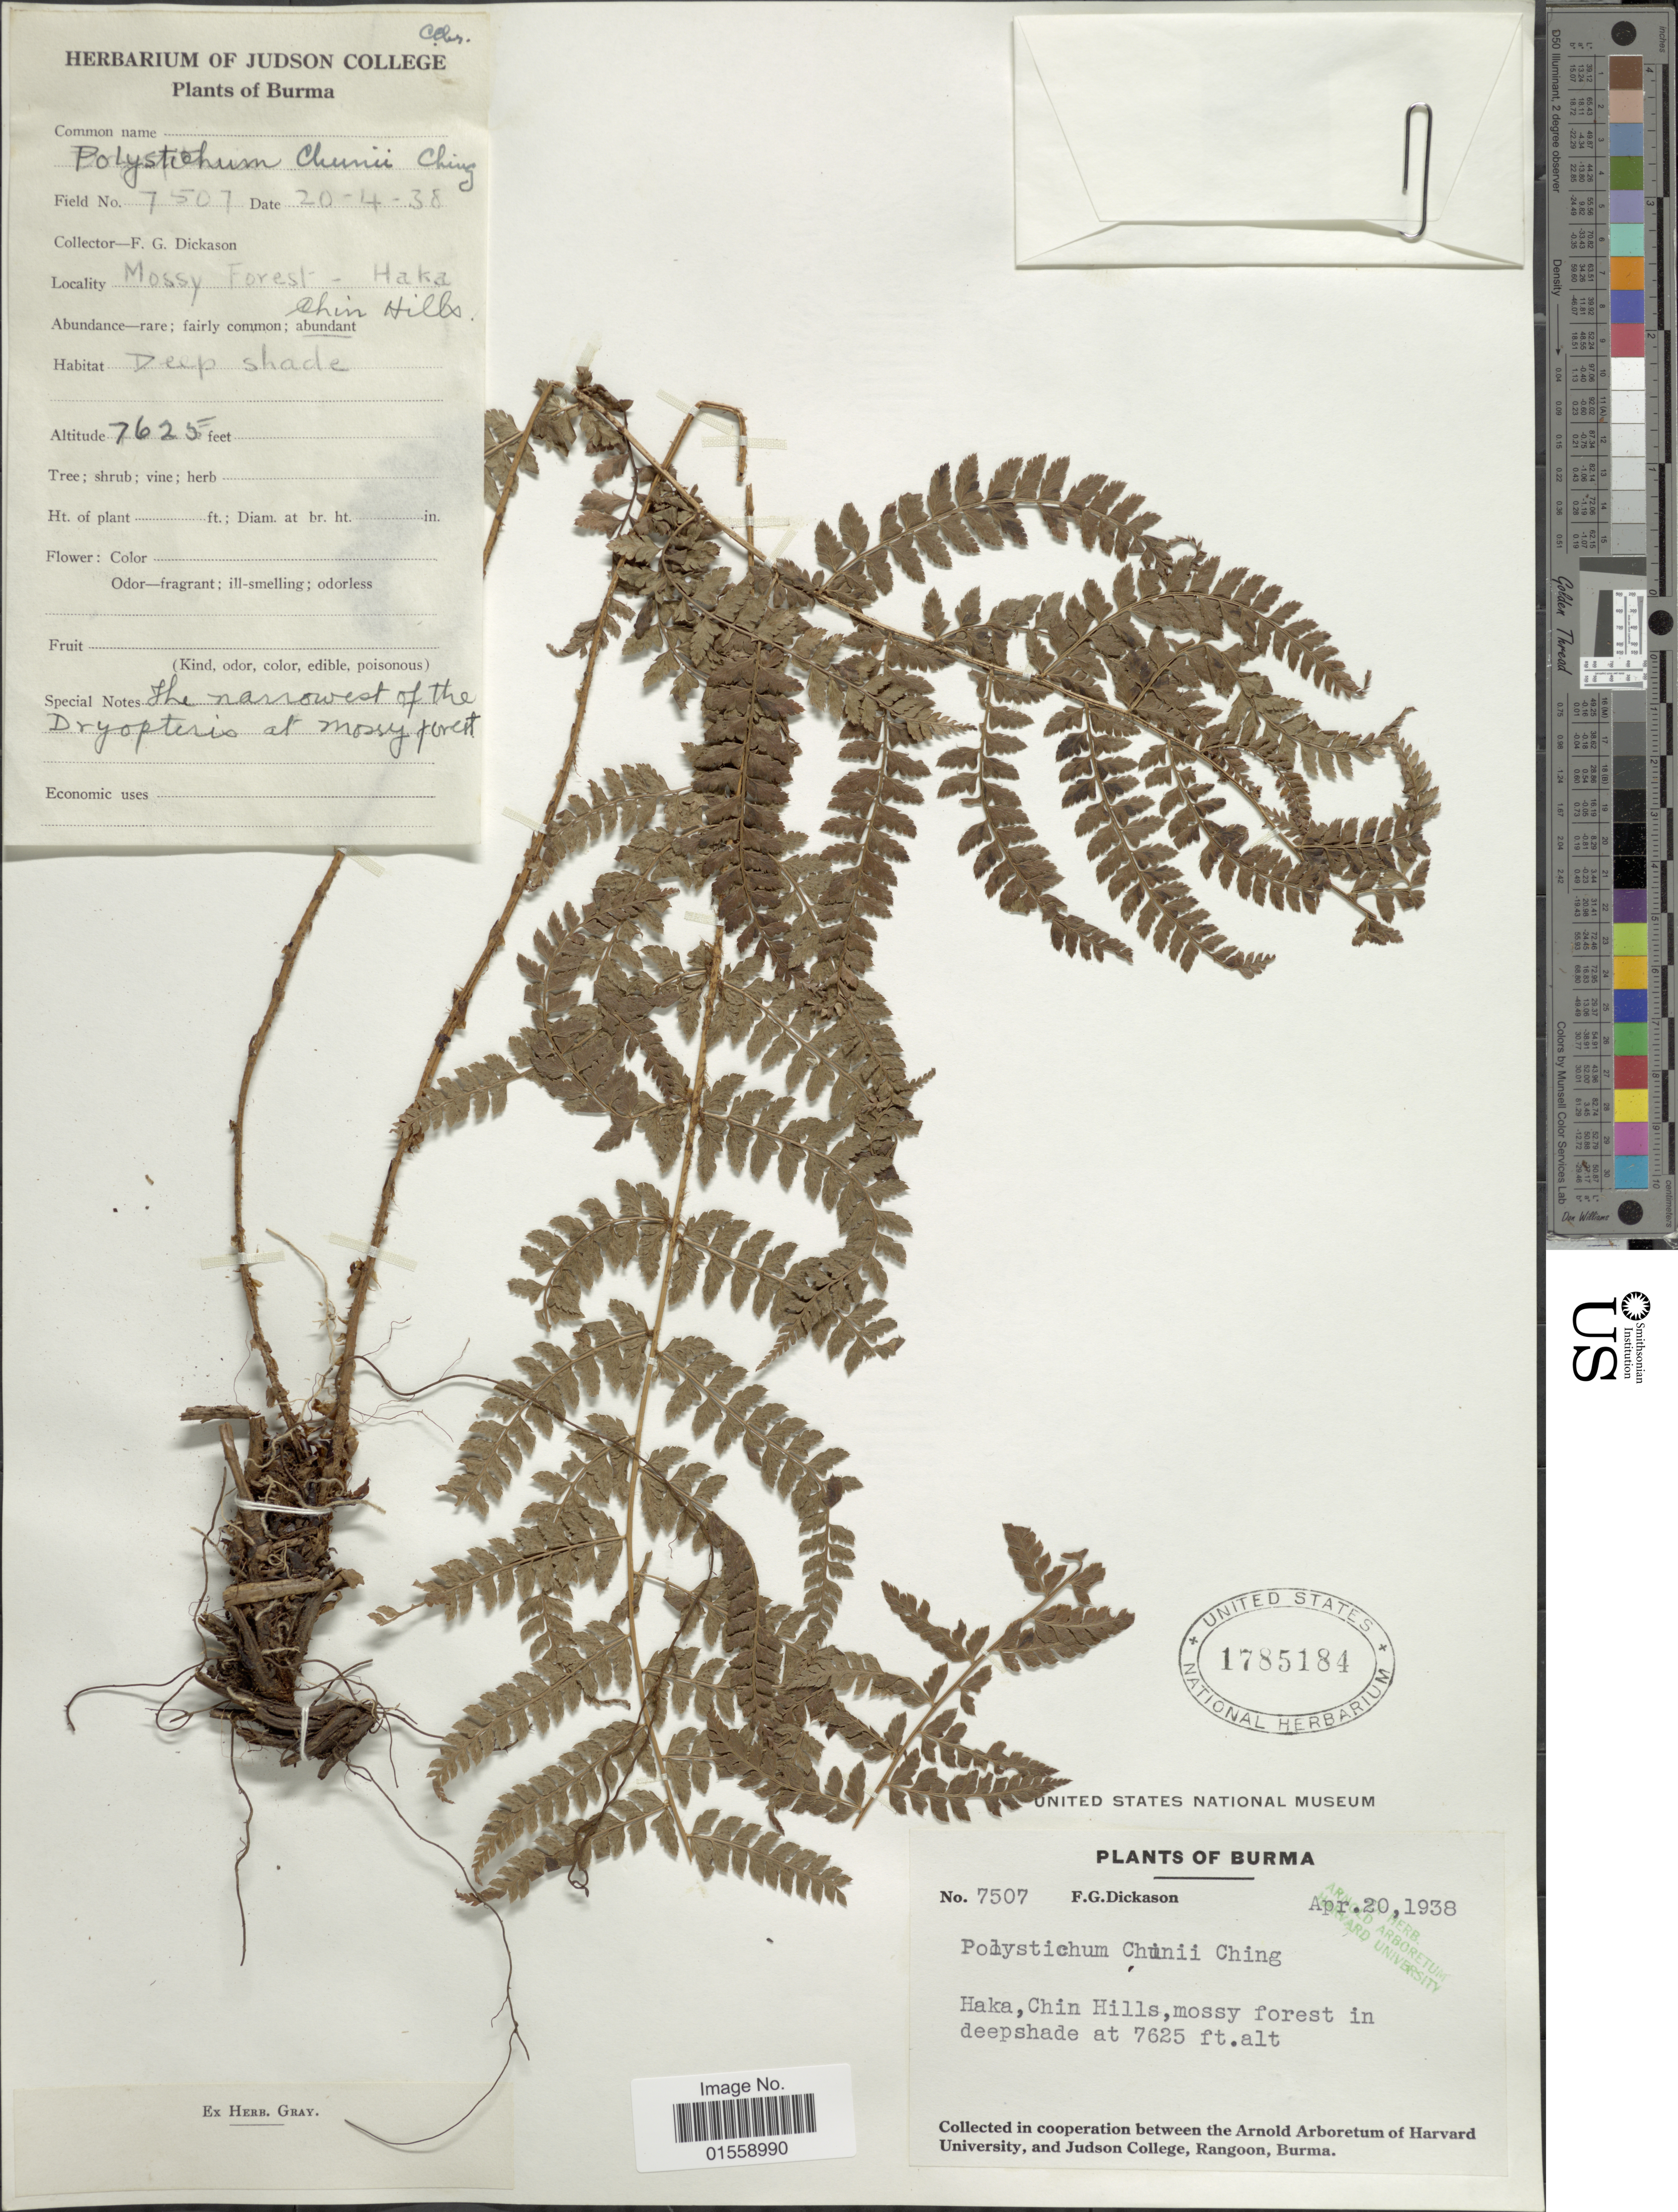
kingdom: Plantae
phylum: Tracheophyta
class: Polypodiopsida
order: Polypodiales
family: Dryopteridaceae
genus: Polystichum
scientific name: Polystichum chunii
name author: Ching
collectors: F. Dickason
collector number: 7507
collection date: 1938-04-20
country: Myanmar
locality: Burma, Haka, Chin Hills.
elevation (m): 2324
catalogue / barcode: US 1785184